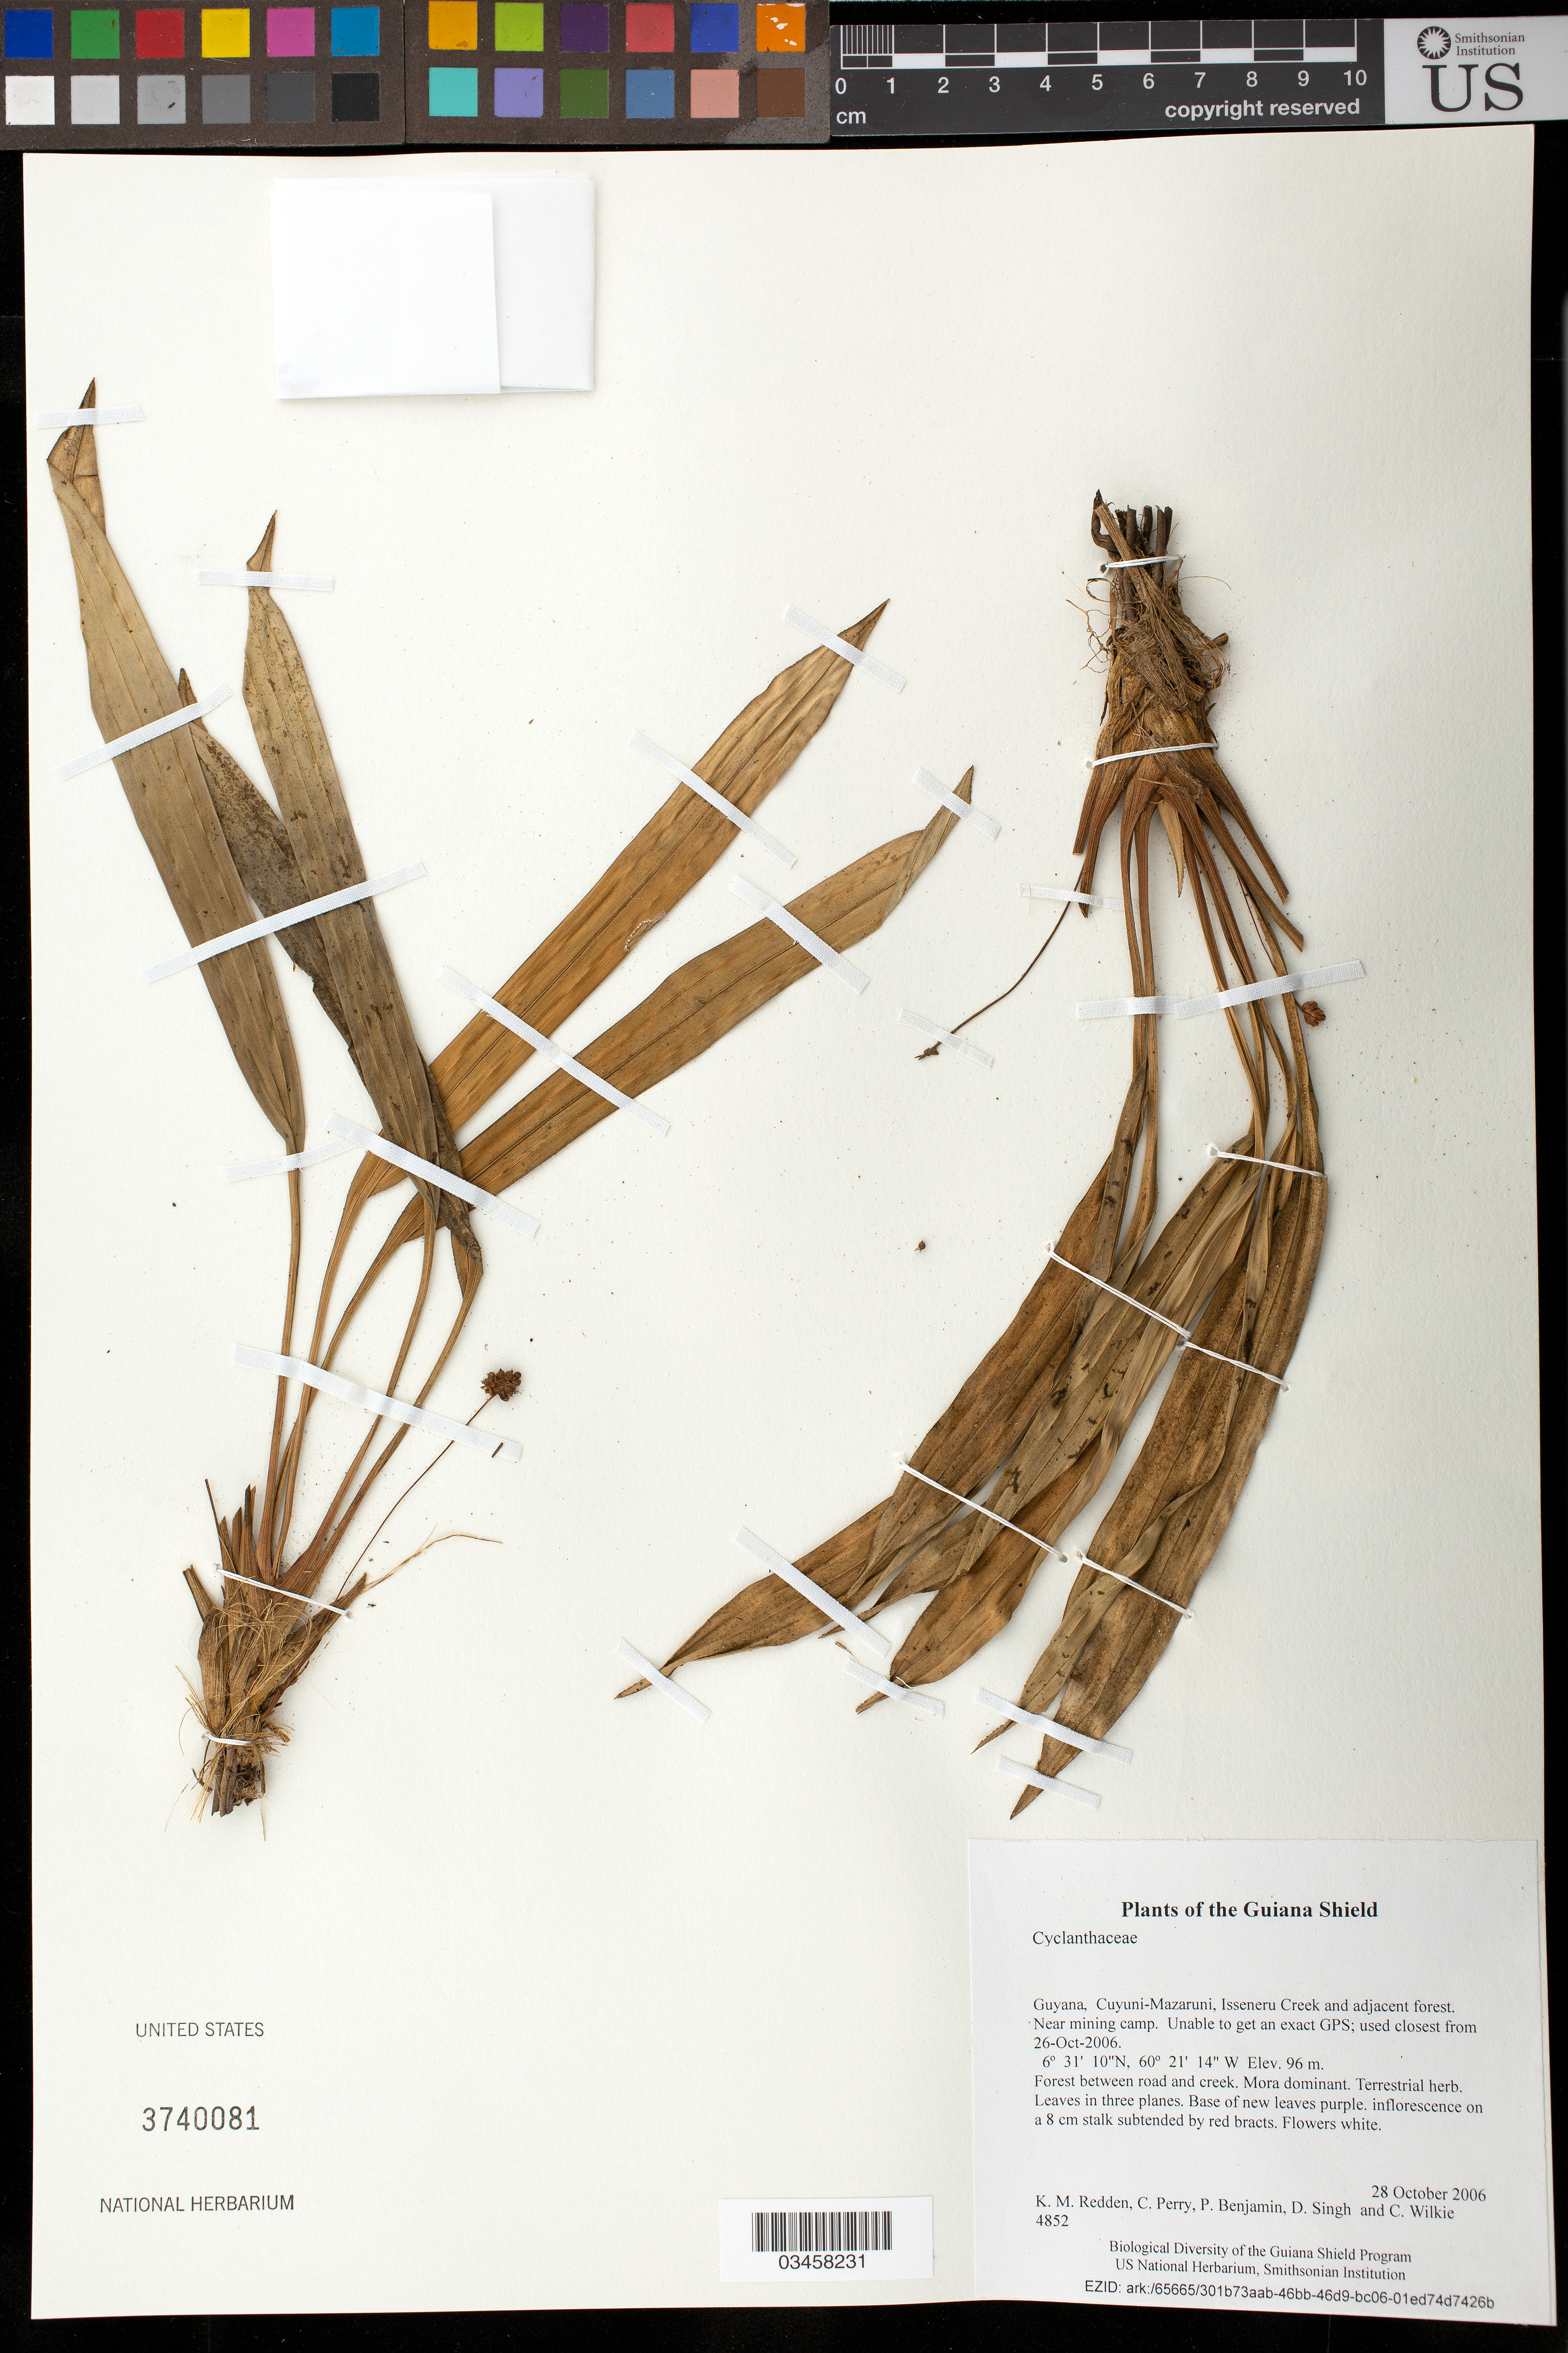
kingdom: Plantae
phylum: Tracheophyta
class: Liliopsida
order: Pandanales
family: Cyclanthaceae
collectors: K. M. Redden, C. Perry, P. Benjamin, D. Singh & C. Wilkie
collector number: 4852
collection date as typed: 28 October 2006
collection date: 2006-10-28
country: Guyana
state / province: Cuyuni-Mazaruni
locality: Isseneru Creek and adjacent forest. Near mining camp. Unable to get an exact GPS; used closest from 26-Oct-2006.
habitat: Forest between road and creek. Mora dominant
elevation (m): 96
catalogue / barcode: US 3740081